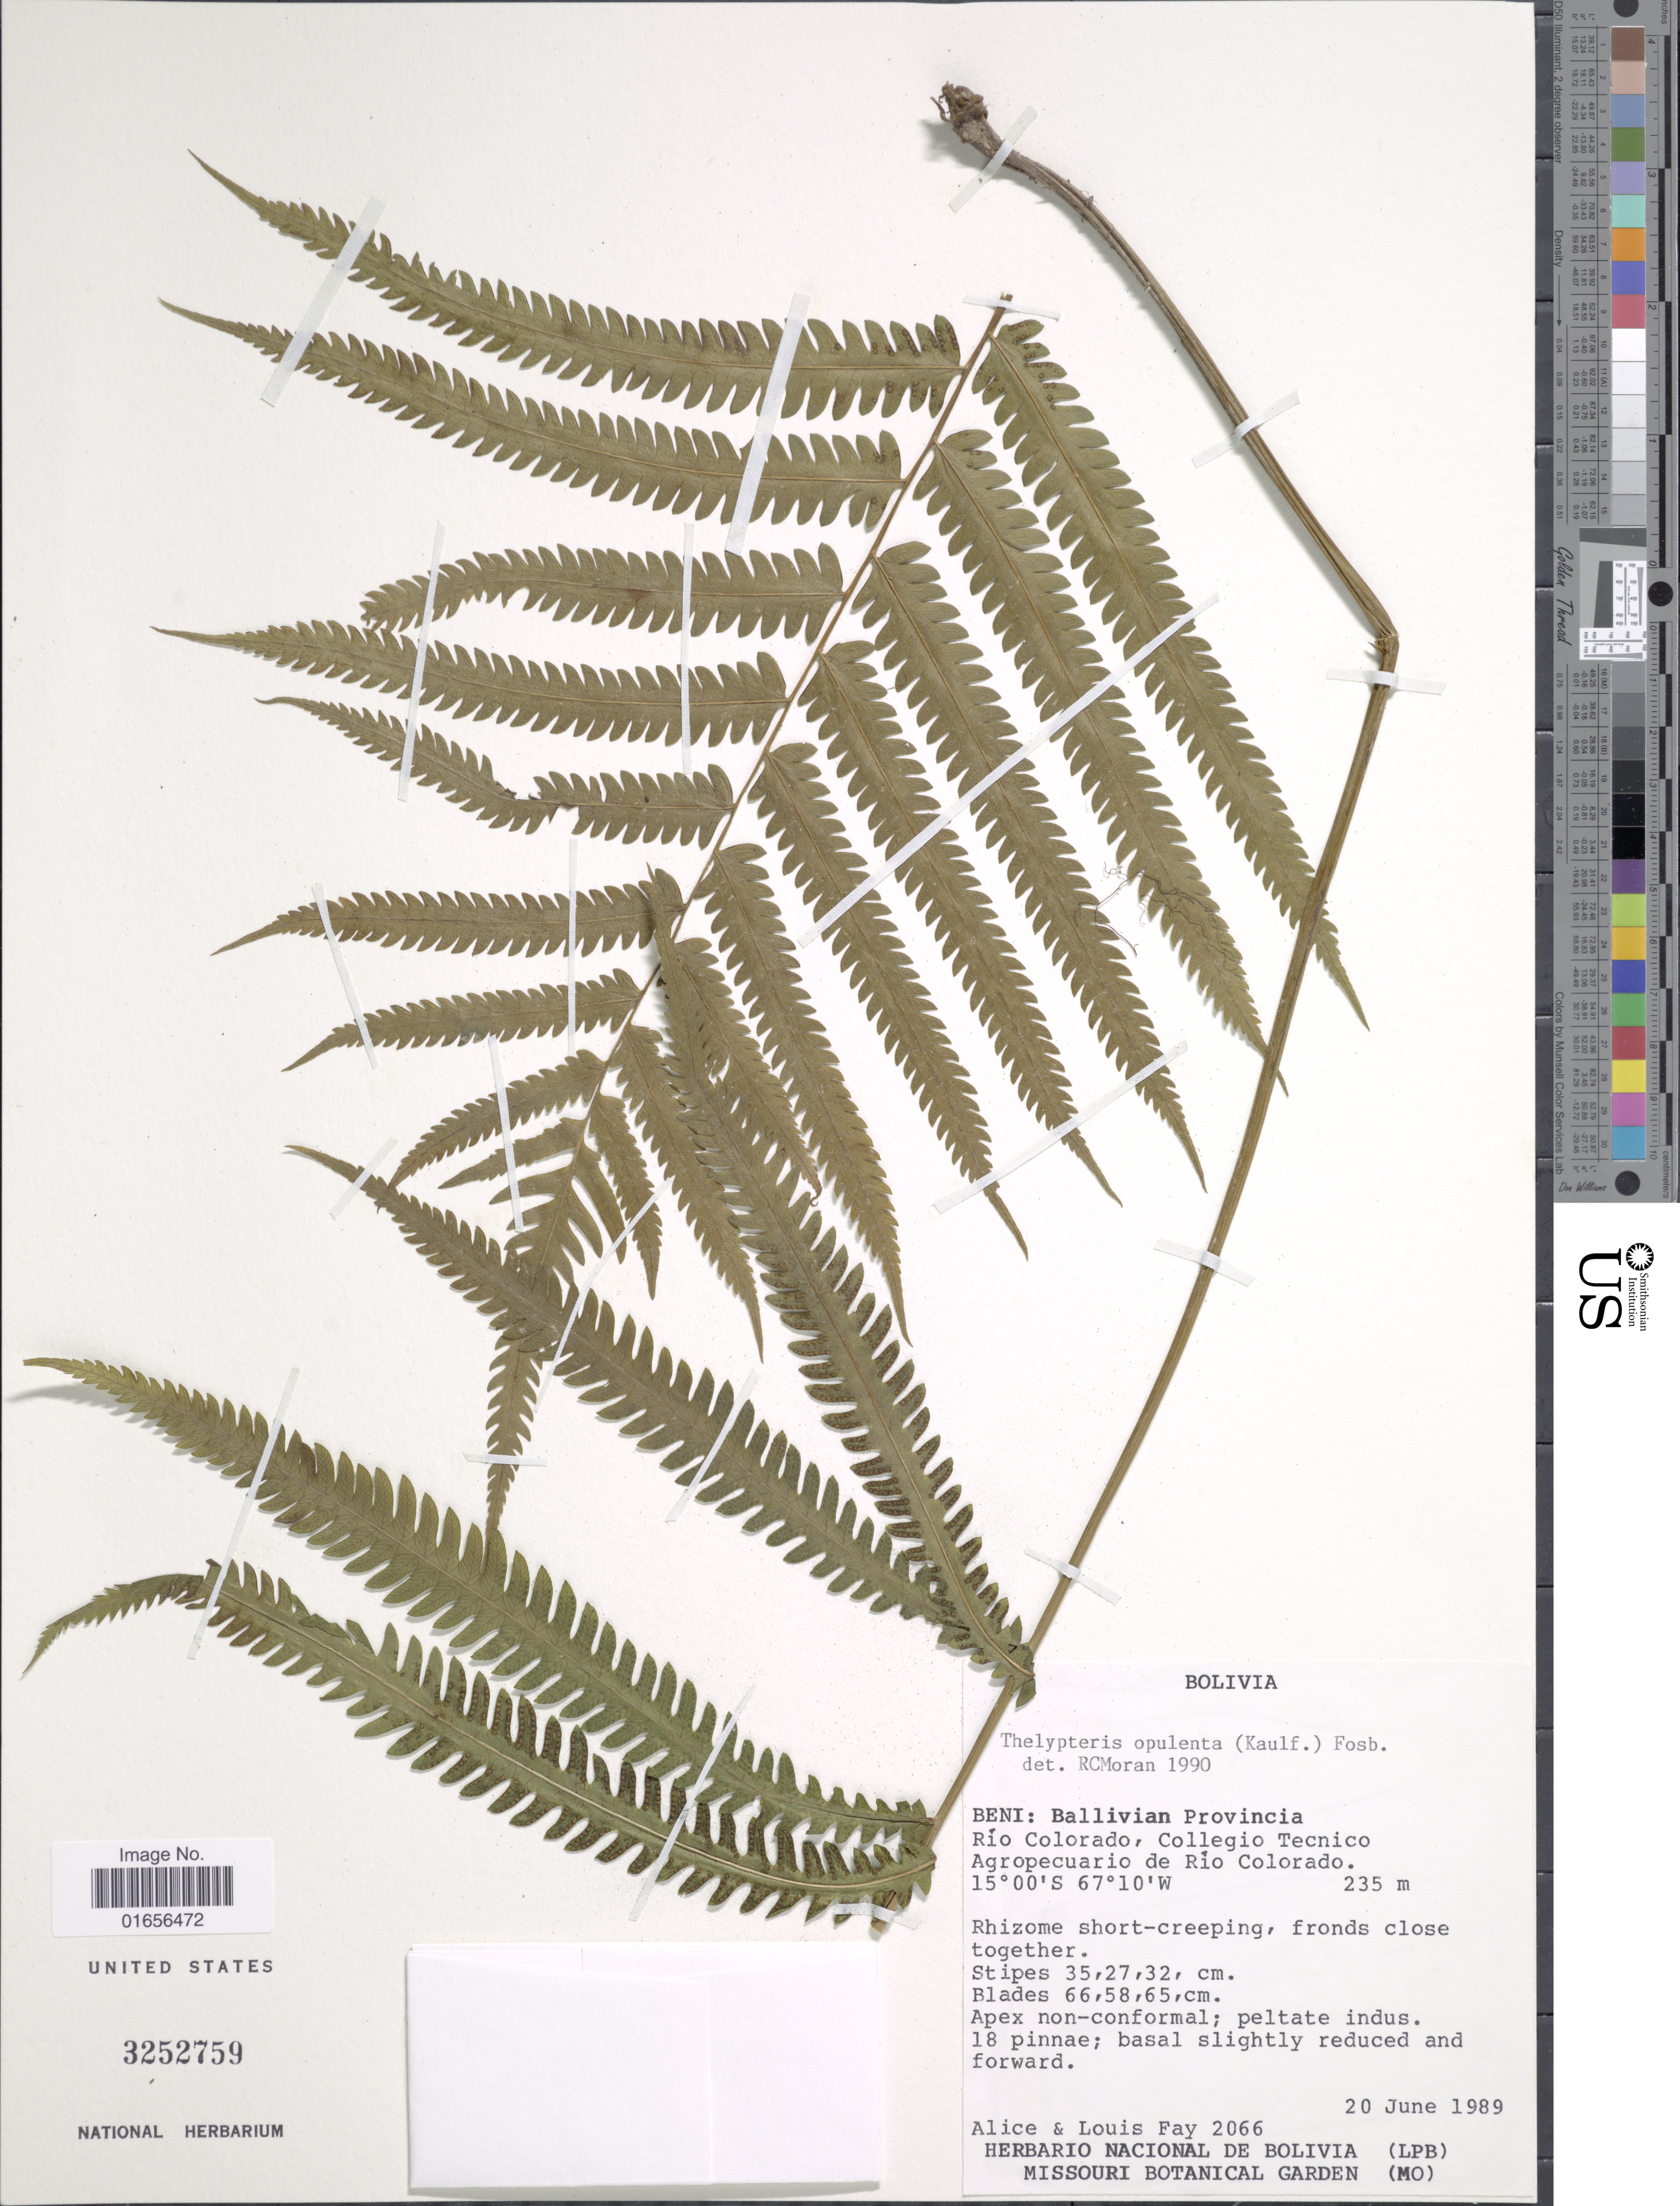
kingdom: Plantae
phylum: Tracheophyta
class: Polypodiopsida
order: Polypodiales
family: Thelypteridaceae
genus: Amphineuron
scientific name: Amphineuron opulentum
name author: (Kaulf.) Holttum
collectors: A. Fay & L. Fay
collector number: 2066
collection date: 1989-06-20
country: Bolivia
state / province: Beni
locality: Ballivan Provincia, Río Colorado, Collegio Tecnico, Agropecuario de Río Colorado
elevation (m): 235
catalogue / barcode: US 3252759